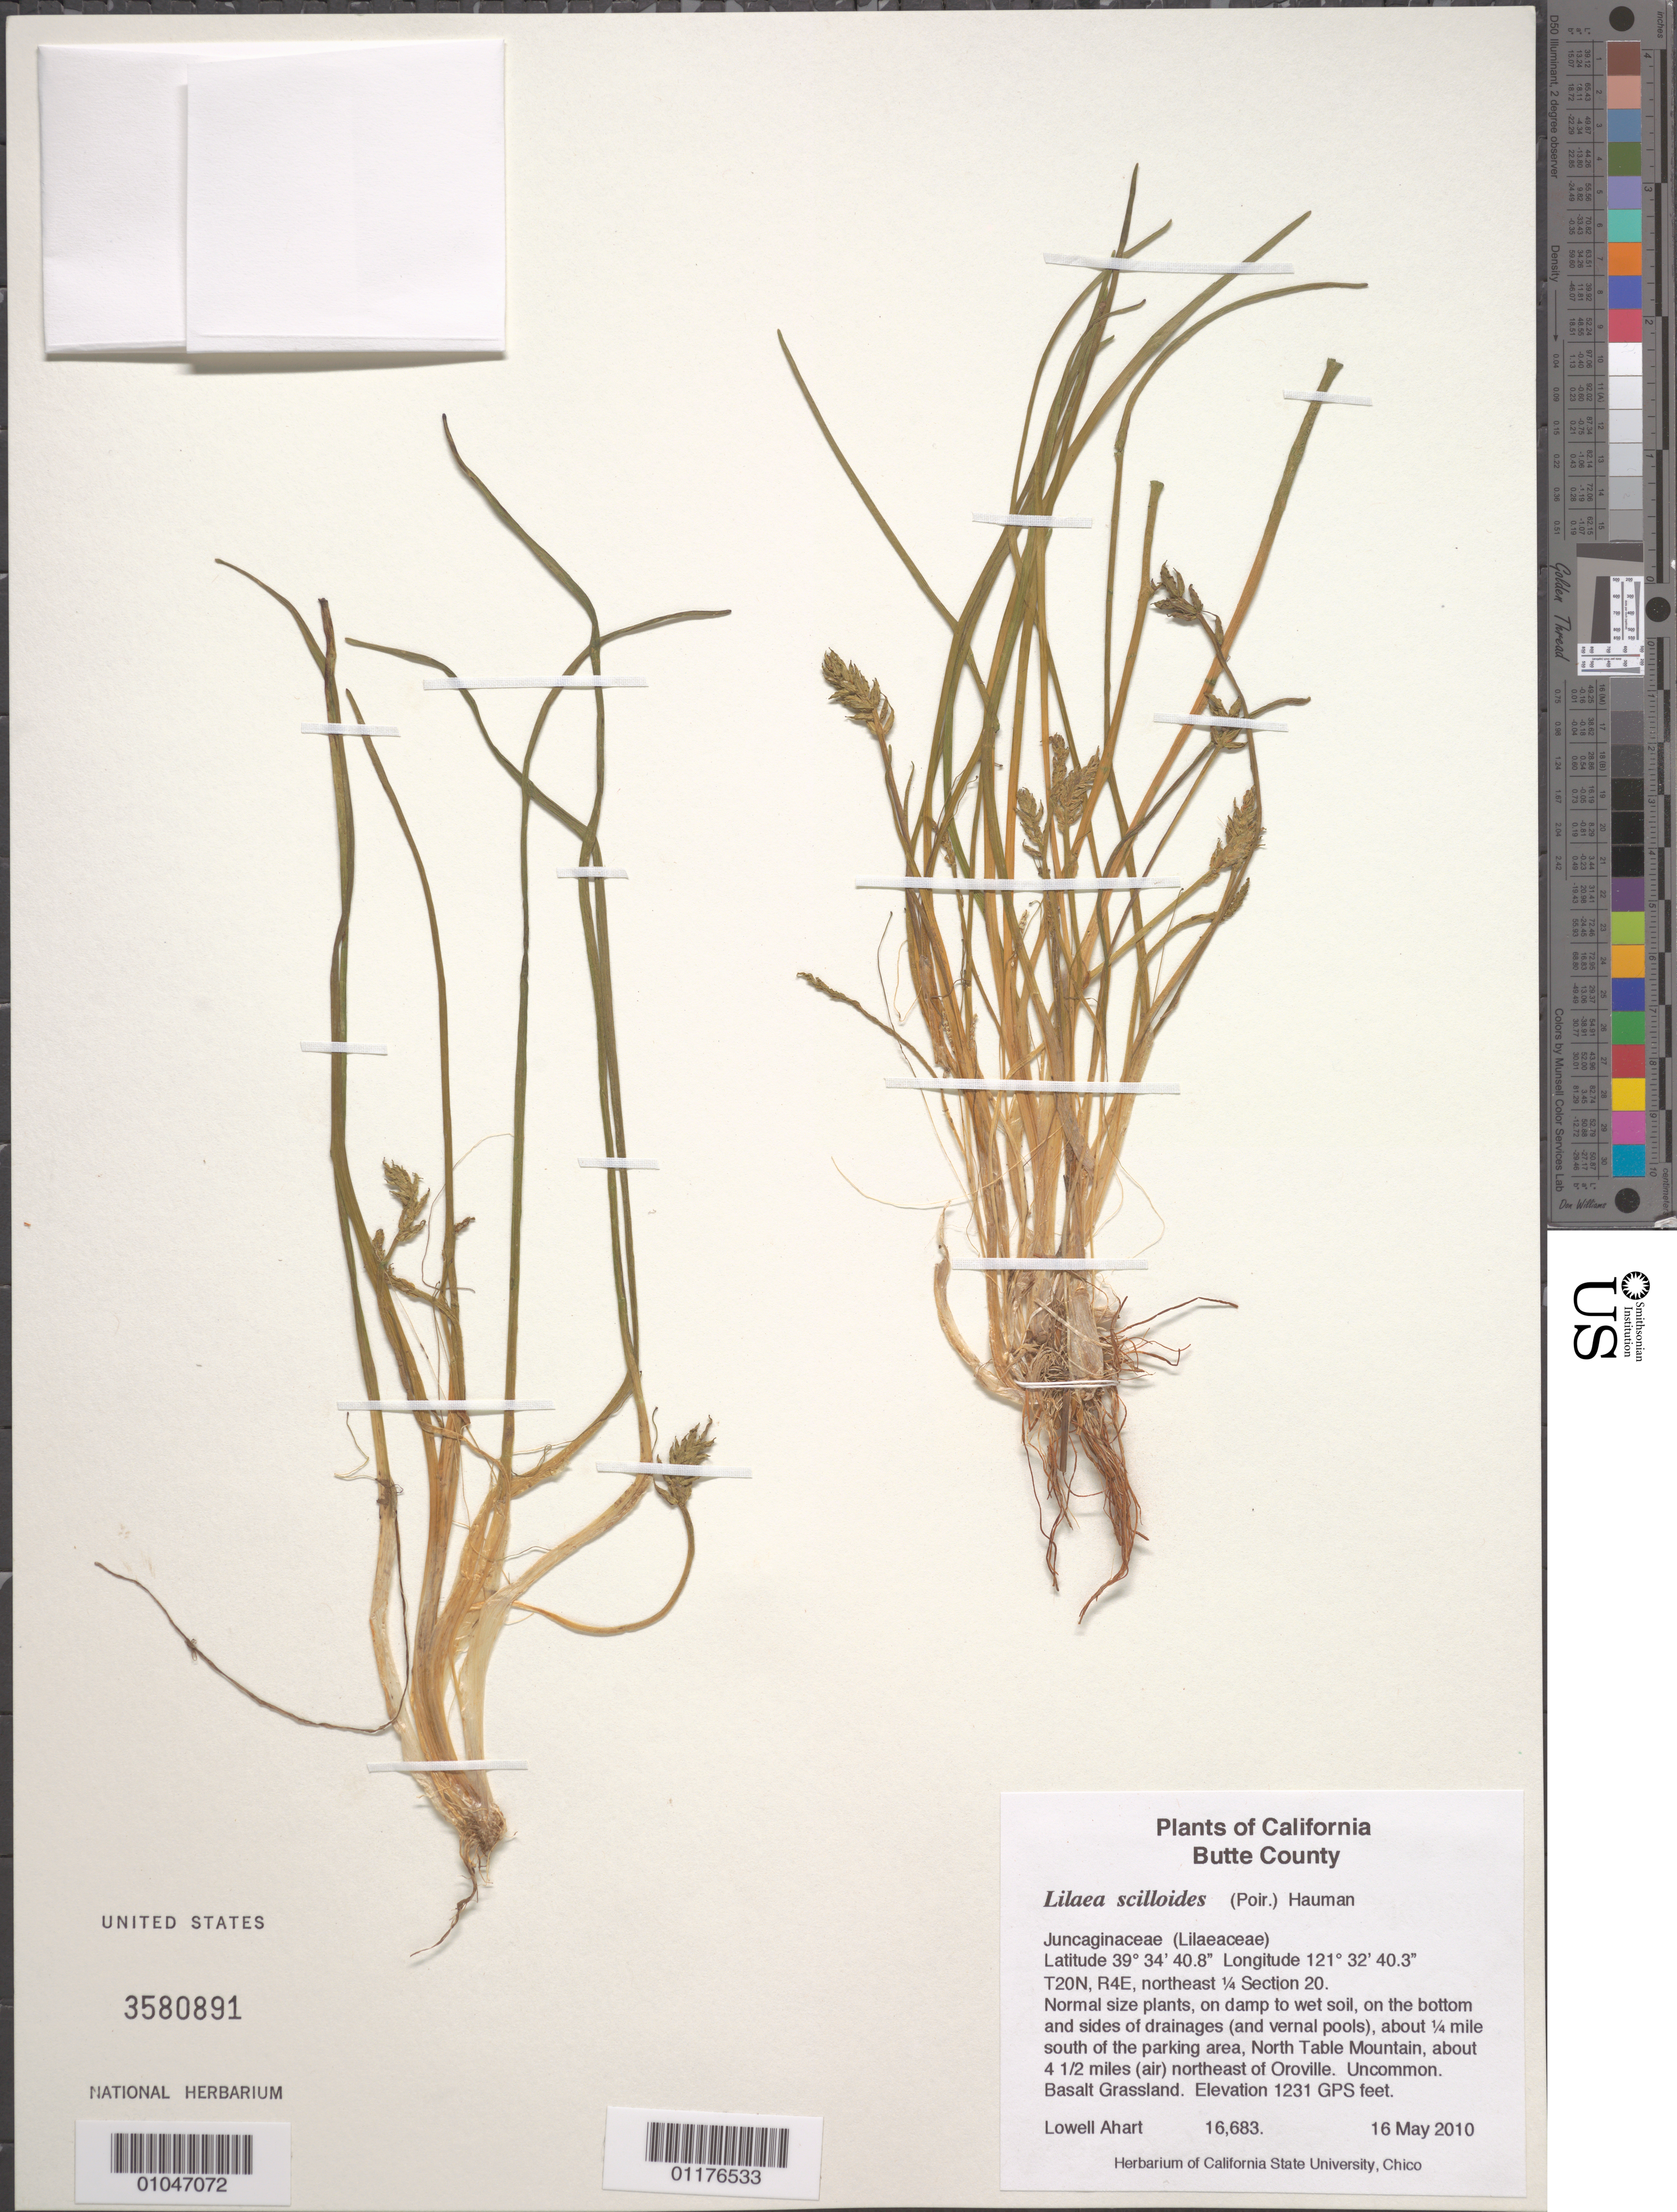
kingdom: Plantae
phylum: Tracheophyta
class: Liliopsida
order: Alismatales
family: Juncaginaceae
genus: Triglochin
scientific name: Triglochin scilloides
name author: (Poir.) Mering & Kadereit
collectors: L. Ahart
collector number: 16683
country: United States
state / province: California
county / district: Butte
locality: S of Parking area, N Table Mountain, NE of Oroville.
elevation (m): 375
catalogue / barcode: US 3580891